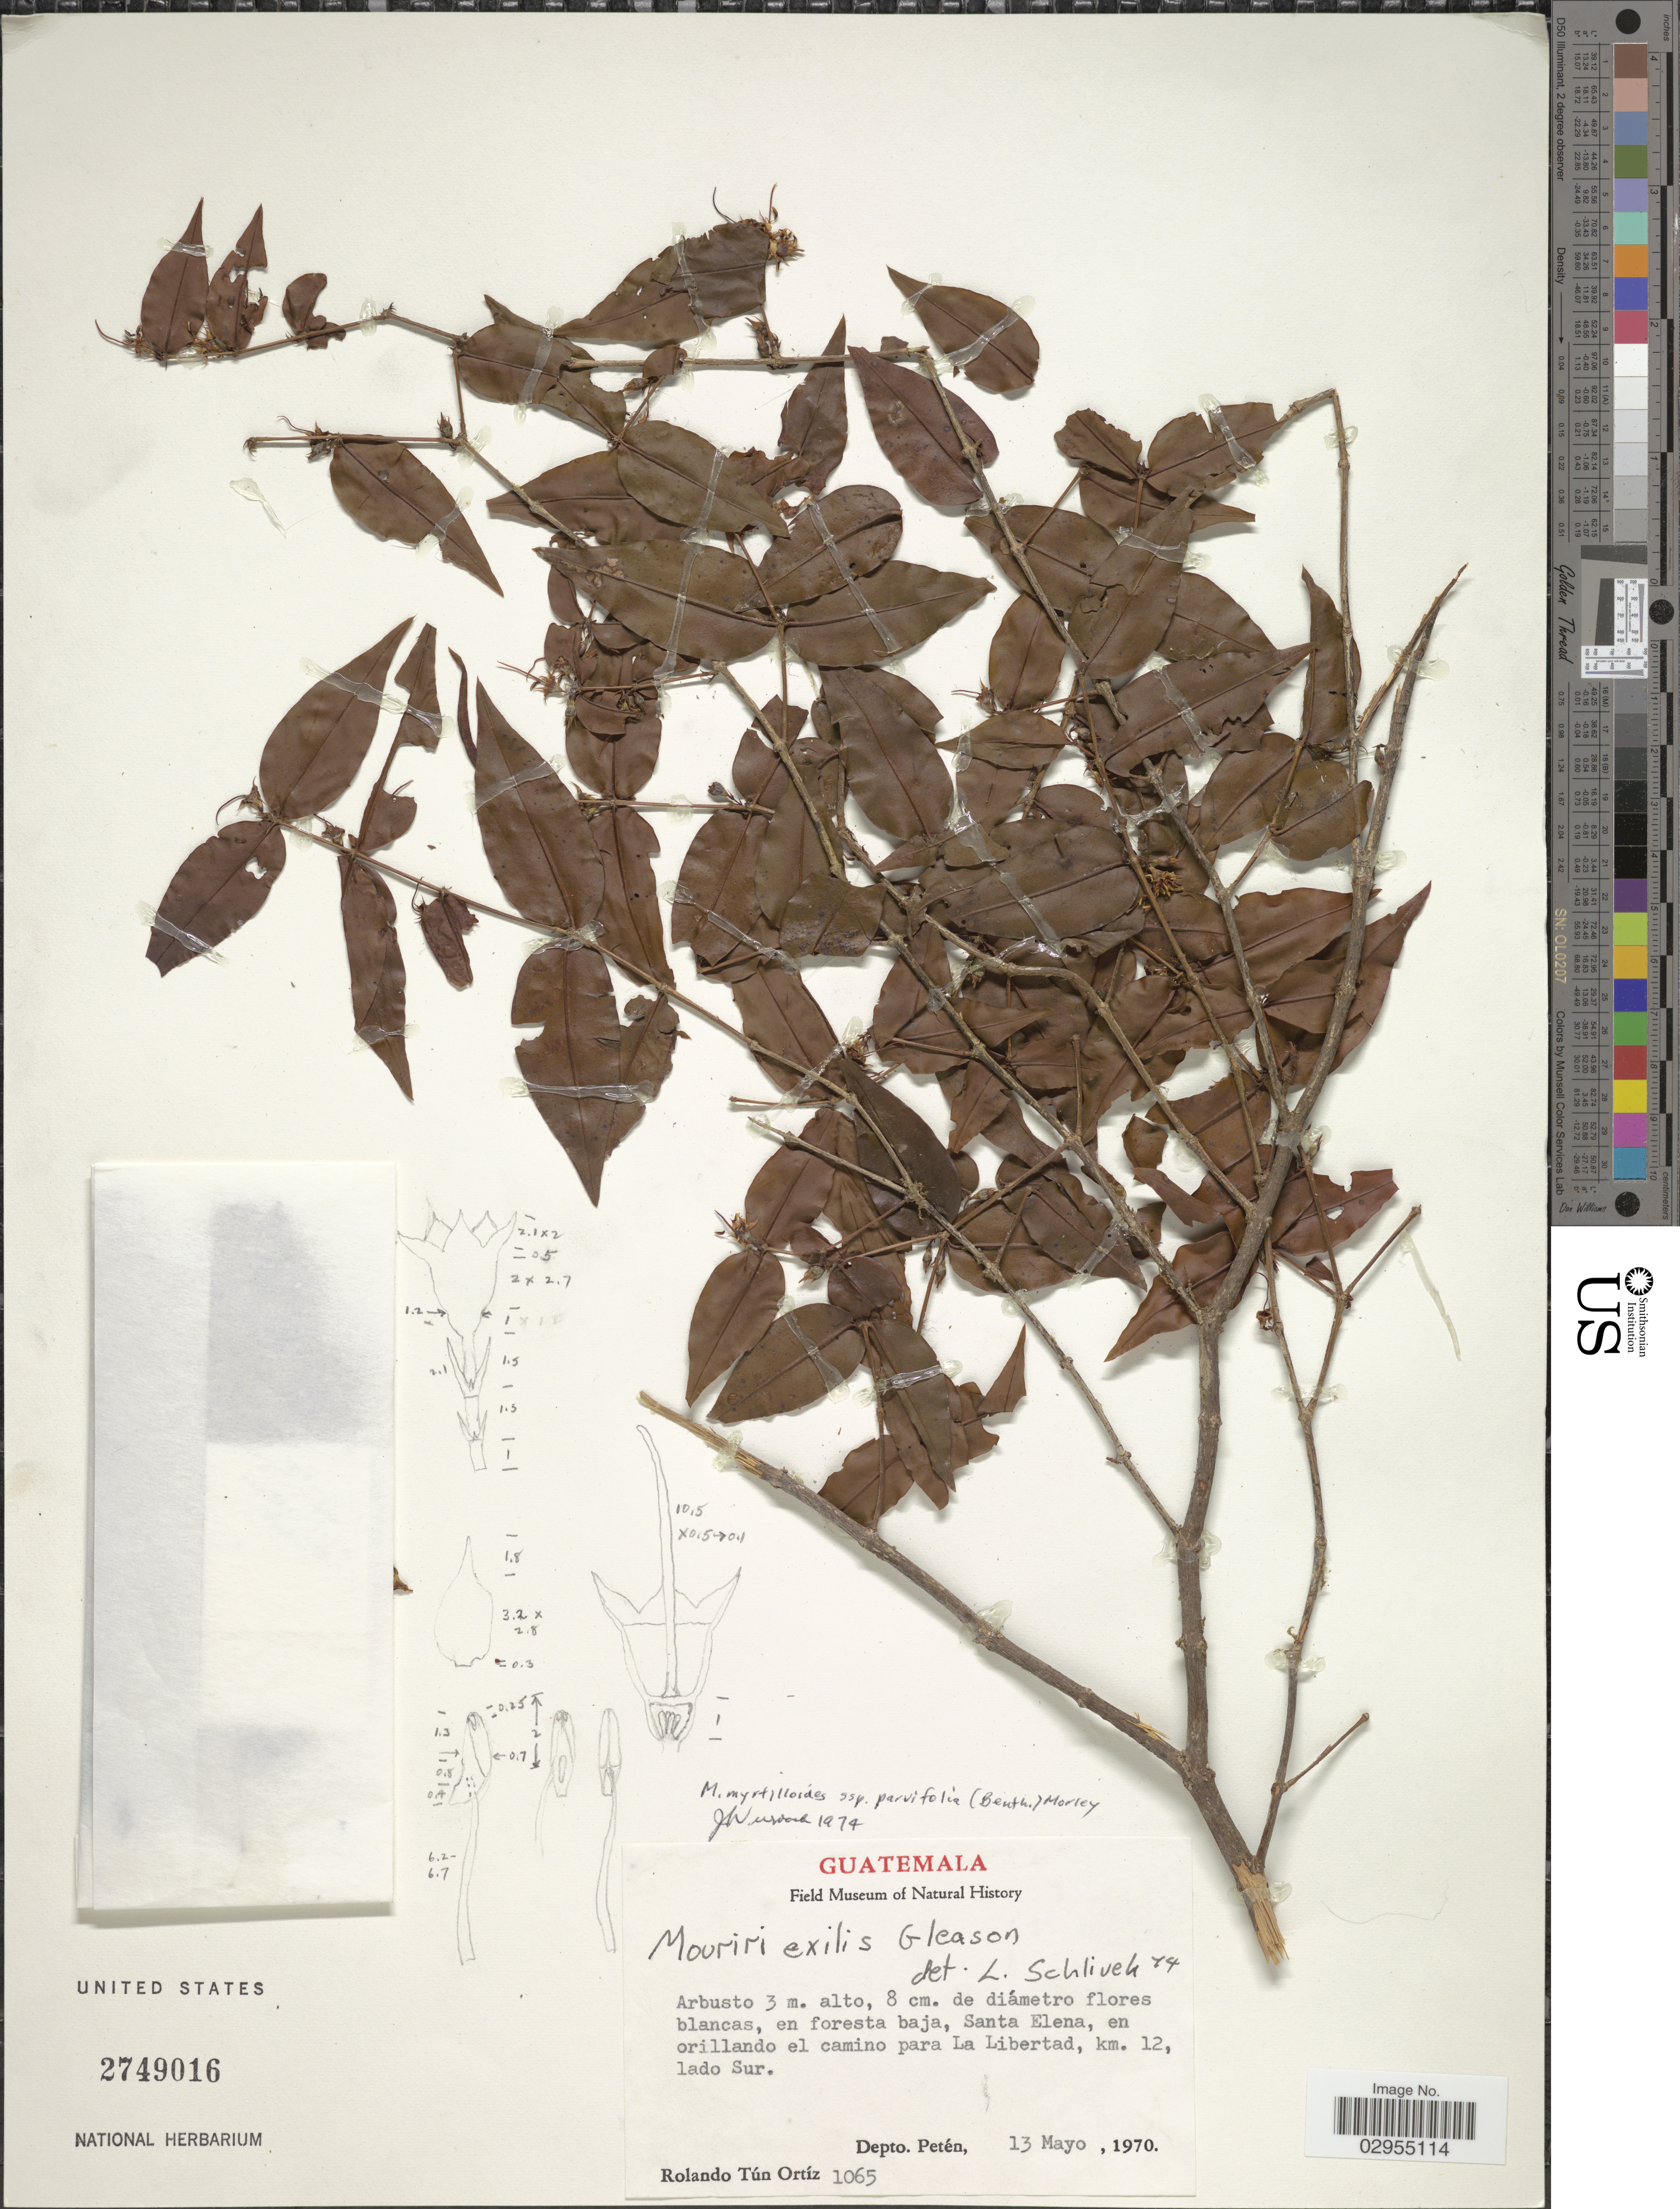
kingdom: Plantae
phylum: Tracheophyta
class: Magnoliopsida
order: Myrtales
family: Melastomataceae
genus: Mouriri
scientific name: Mouriri parvifolia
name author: Benth.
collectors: R. T. Ortíz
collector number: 1065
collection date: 1970-05-13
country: Guatemala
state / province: El Petén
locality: En foresta baja, Santa Elena, en orillando el camino para La Libertad, km. 12, lado Sur. Depto. Petén.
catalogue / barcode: US 2749016